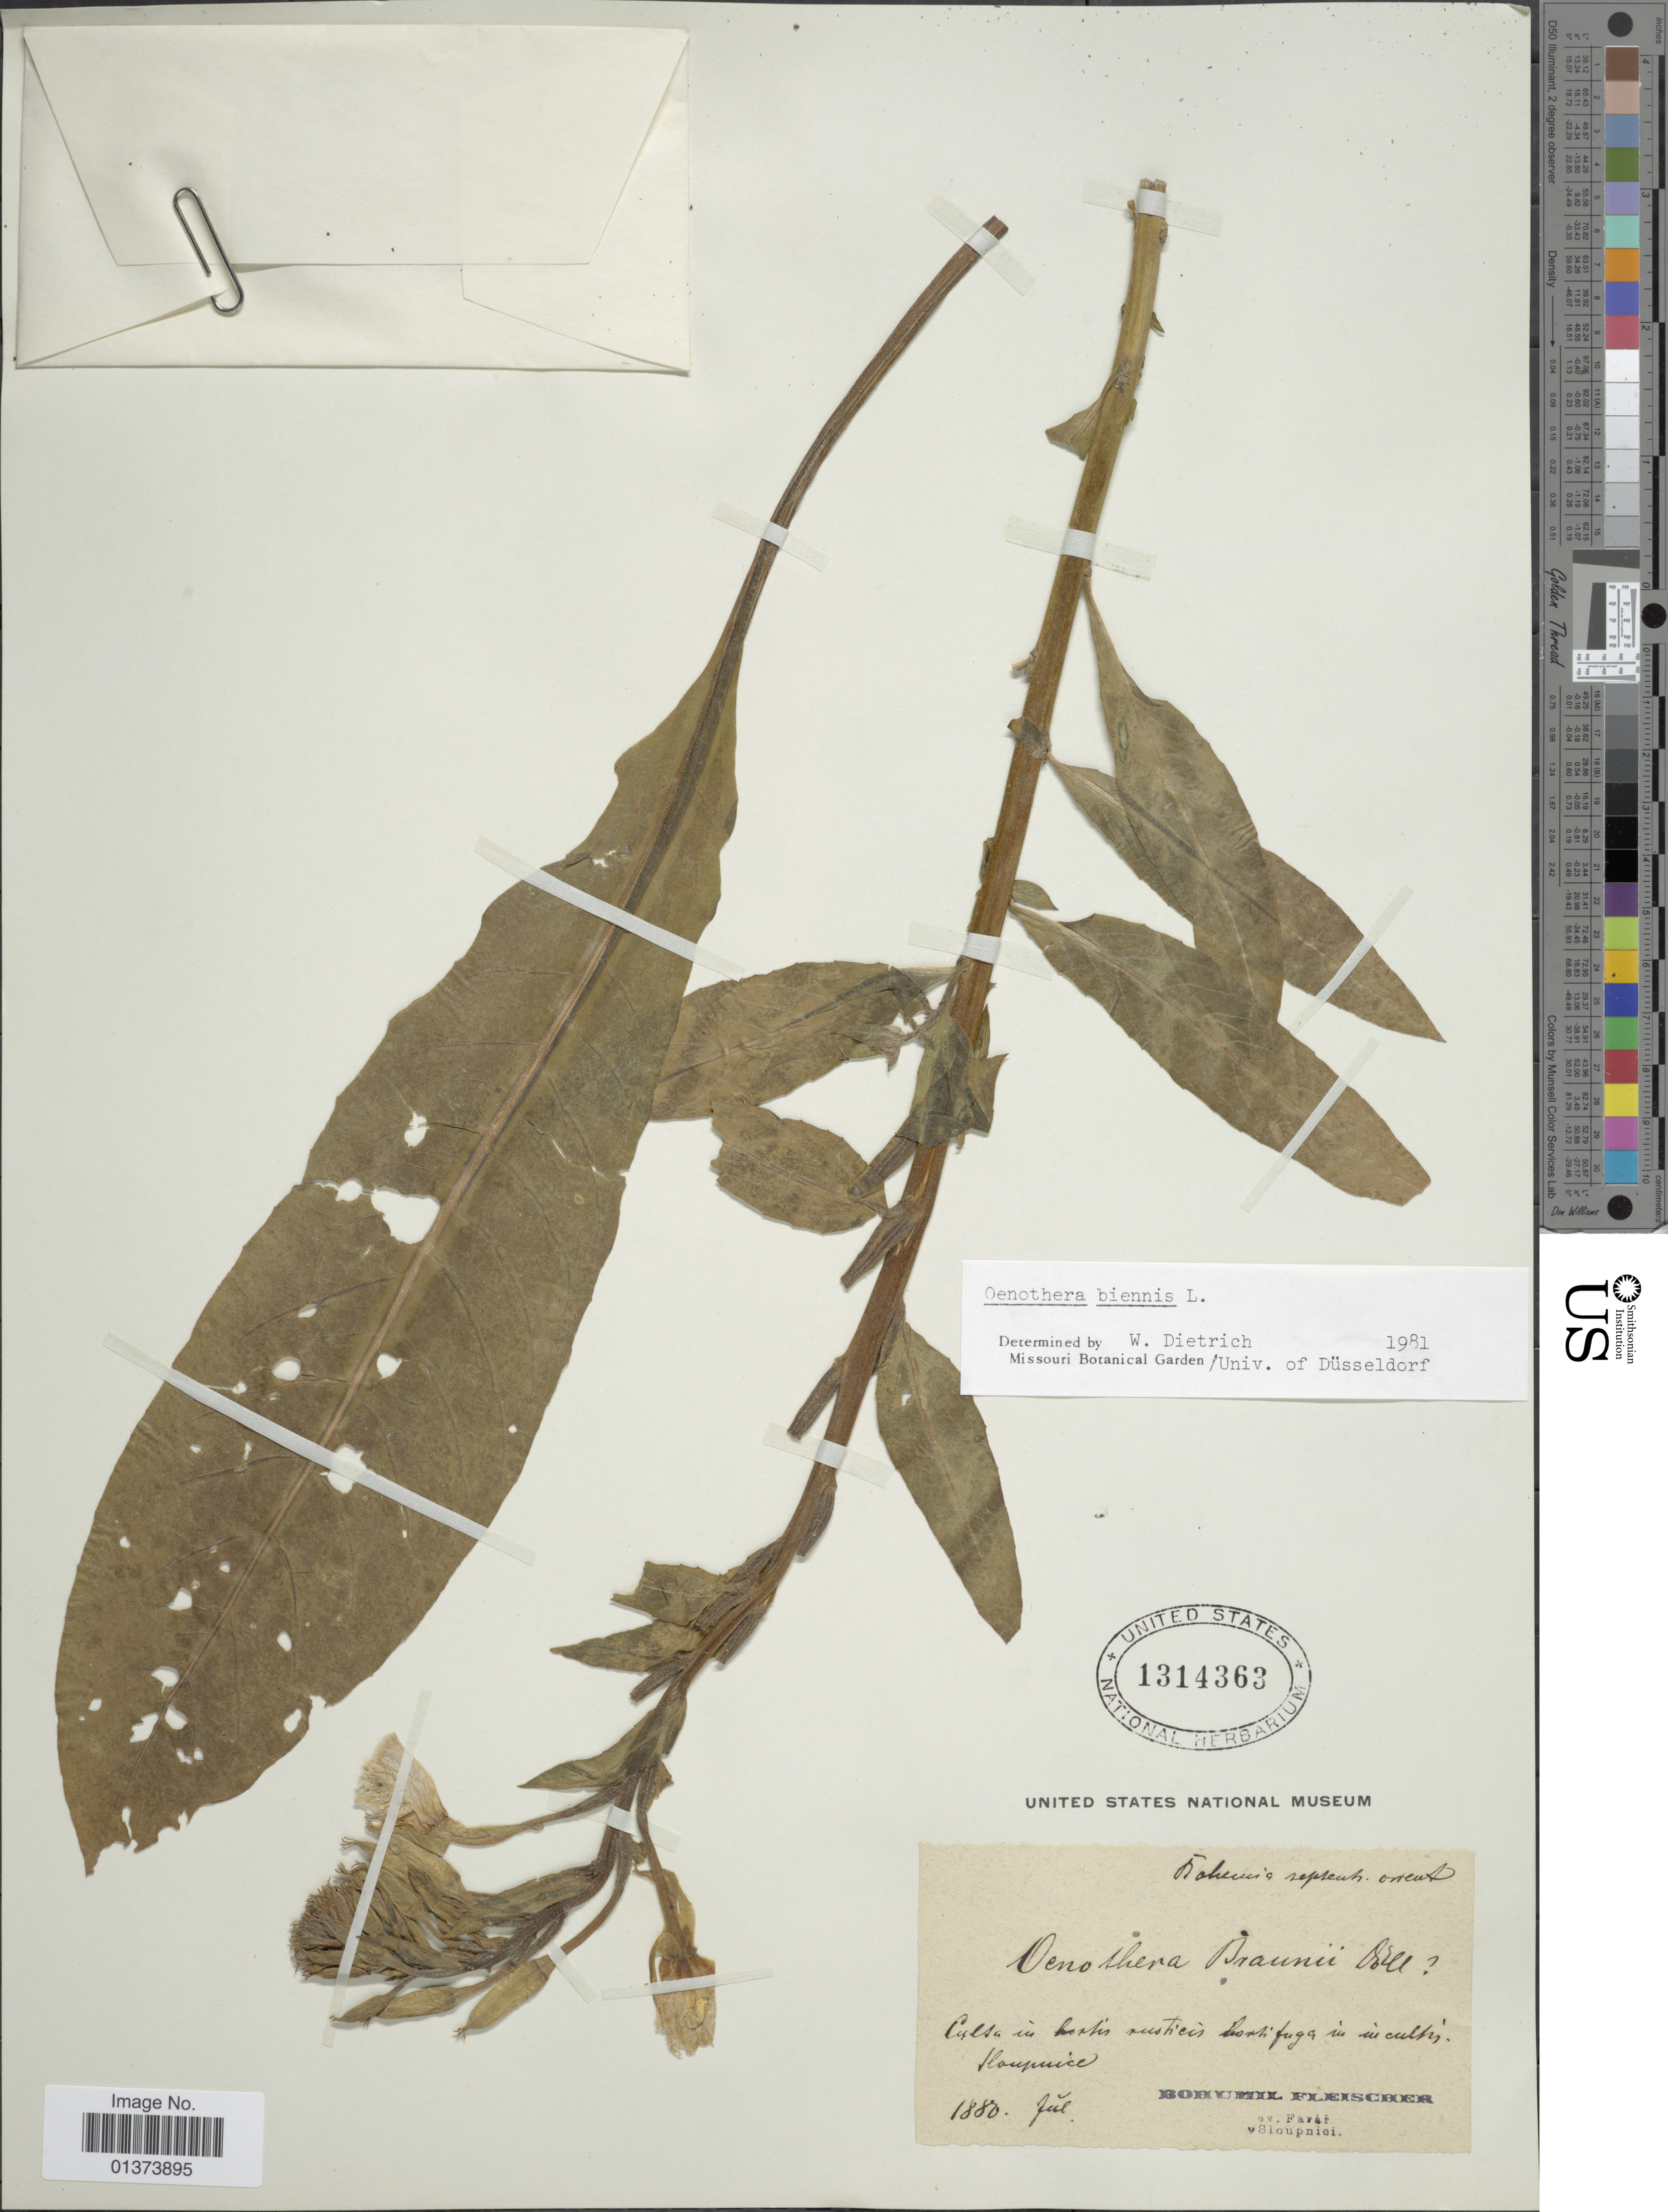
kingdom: Plantae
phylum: Tracheophyta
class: Magnoliopsida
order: Myrtales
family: Onagraceae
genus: Oenothera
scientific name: Oenothera biennis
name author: L.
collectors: B. Fleischer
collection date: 1880-07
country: Czechia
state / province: Pardubice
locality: Bohemia septentr. orient., Culta in hortis rusticis horti fuga in incultis Sloupnice [interpreted]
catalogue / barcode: US 1314363